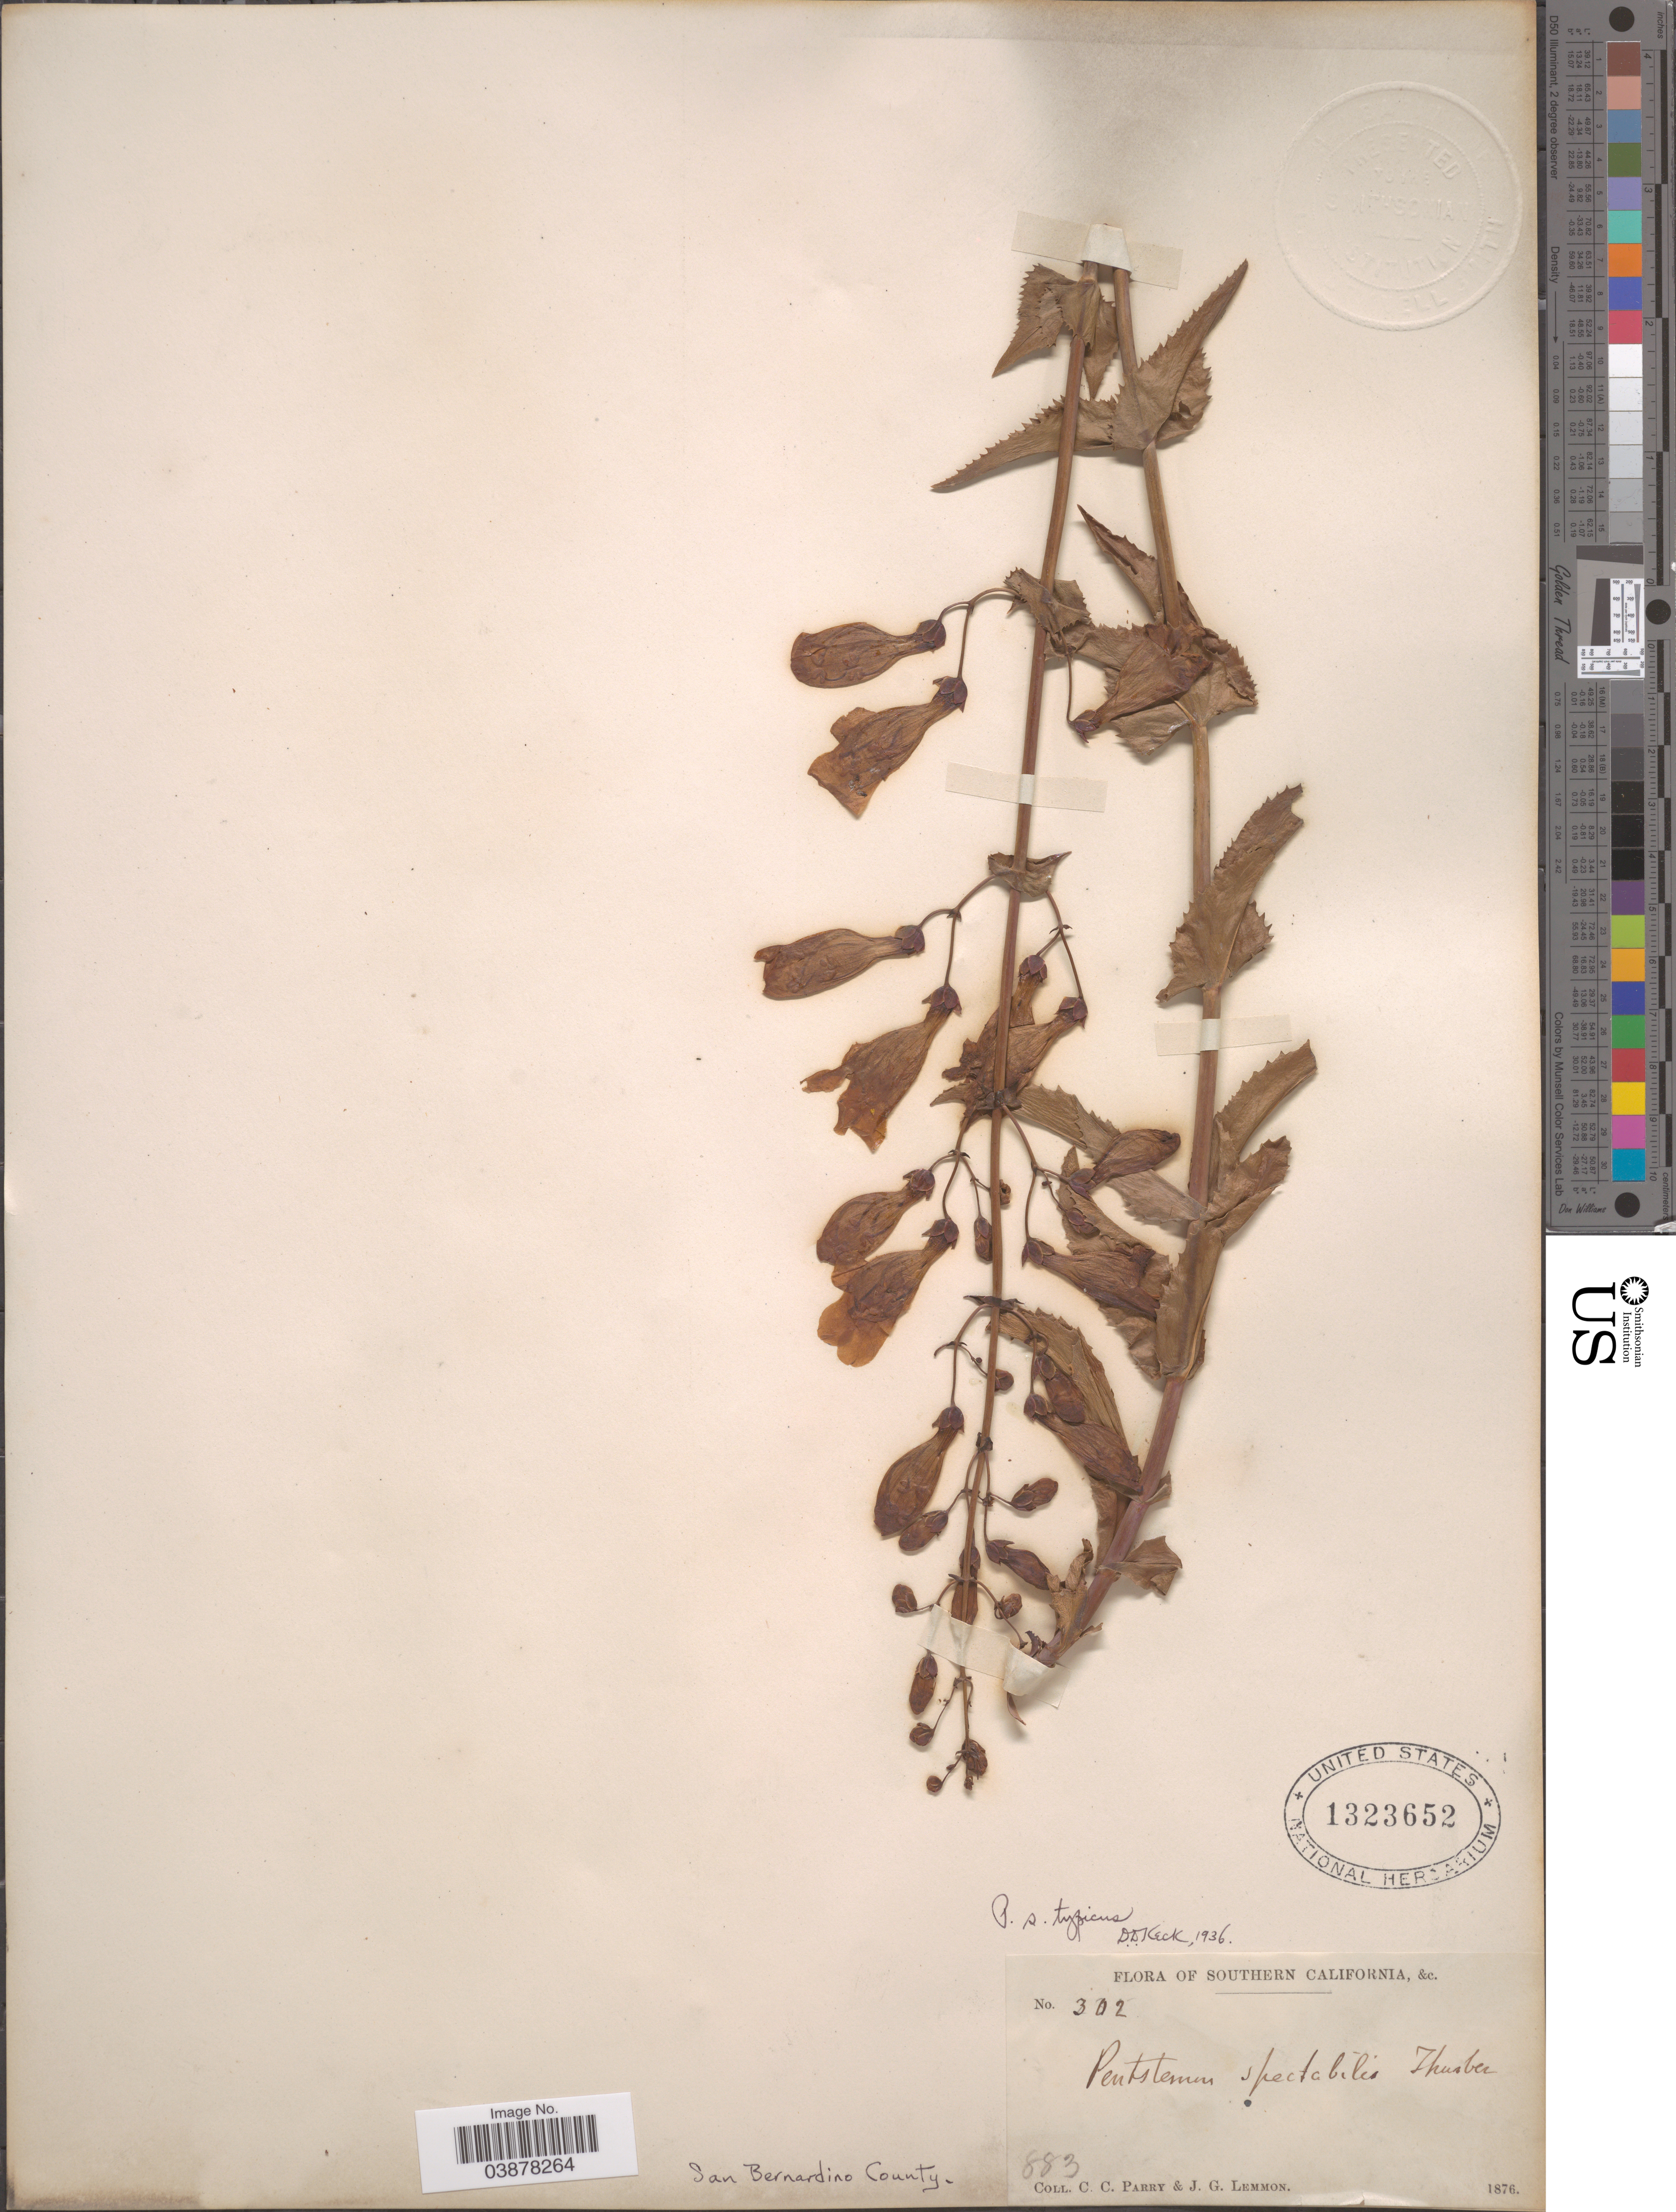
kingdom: Plantae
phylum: Tracheophyta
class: Magnoliopsida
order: Lamiales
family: Plantaginaceae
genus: Penstemon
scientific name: Penstemon spectabilis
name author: Thurb. ex Torr. & A. Gray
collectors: C. C. Parry & J. Lemmon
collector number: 302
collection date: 1876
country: United States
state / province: California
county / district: San Bernardino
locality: Southern California. San Bernardino County.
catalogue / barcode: US 1323652